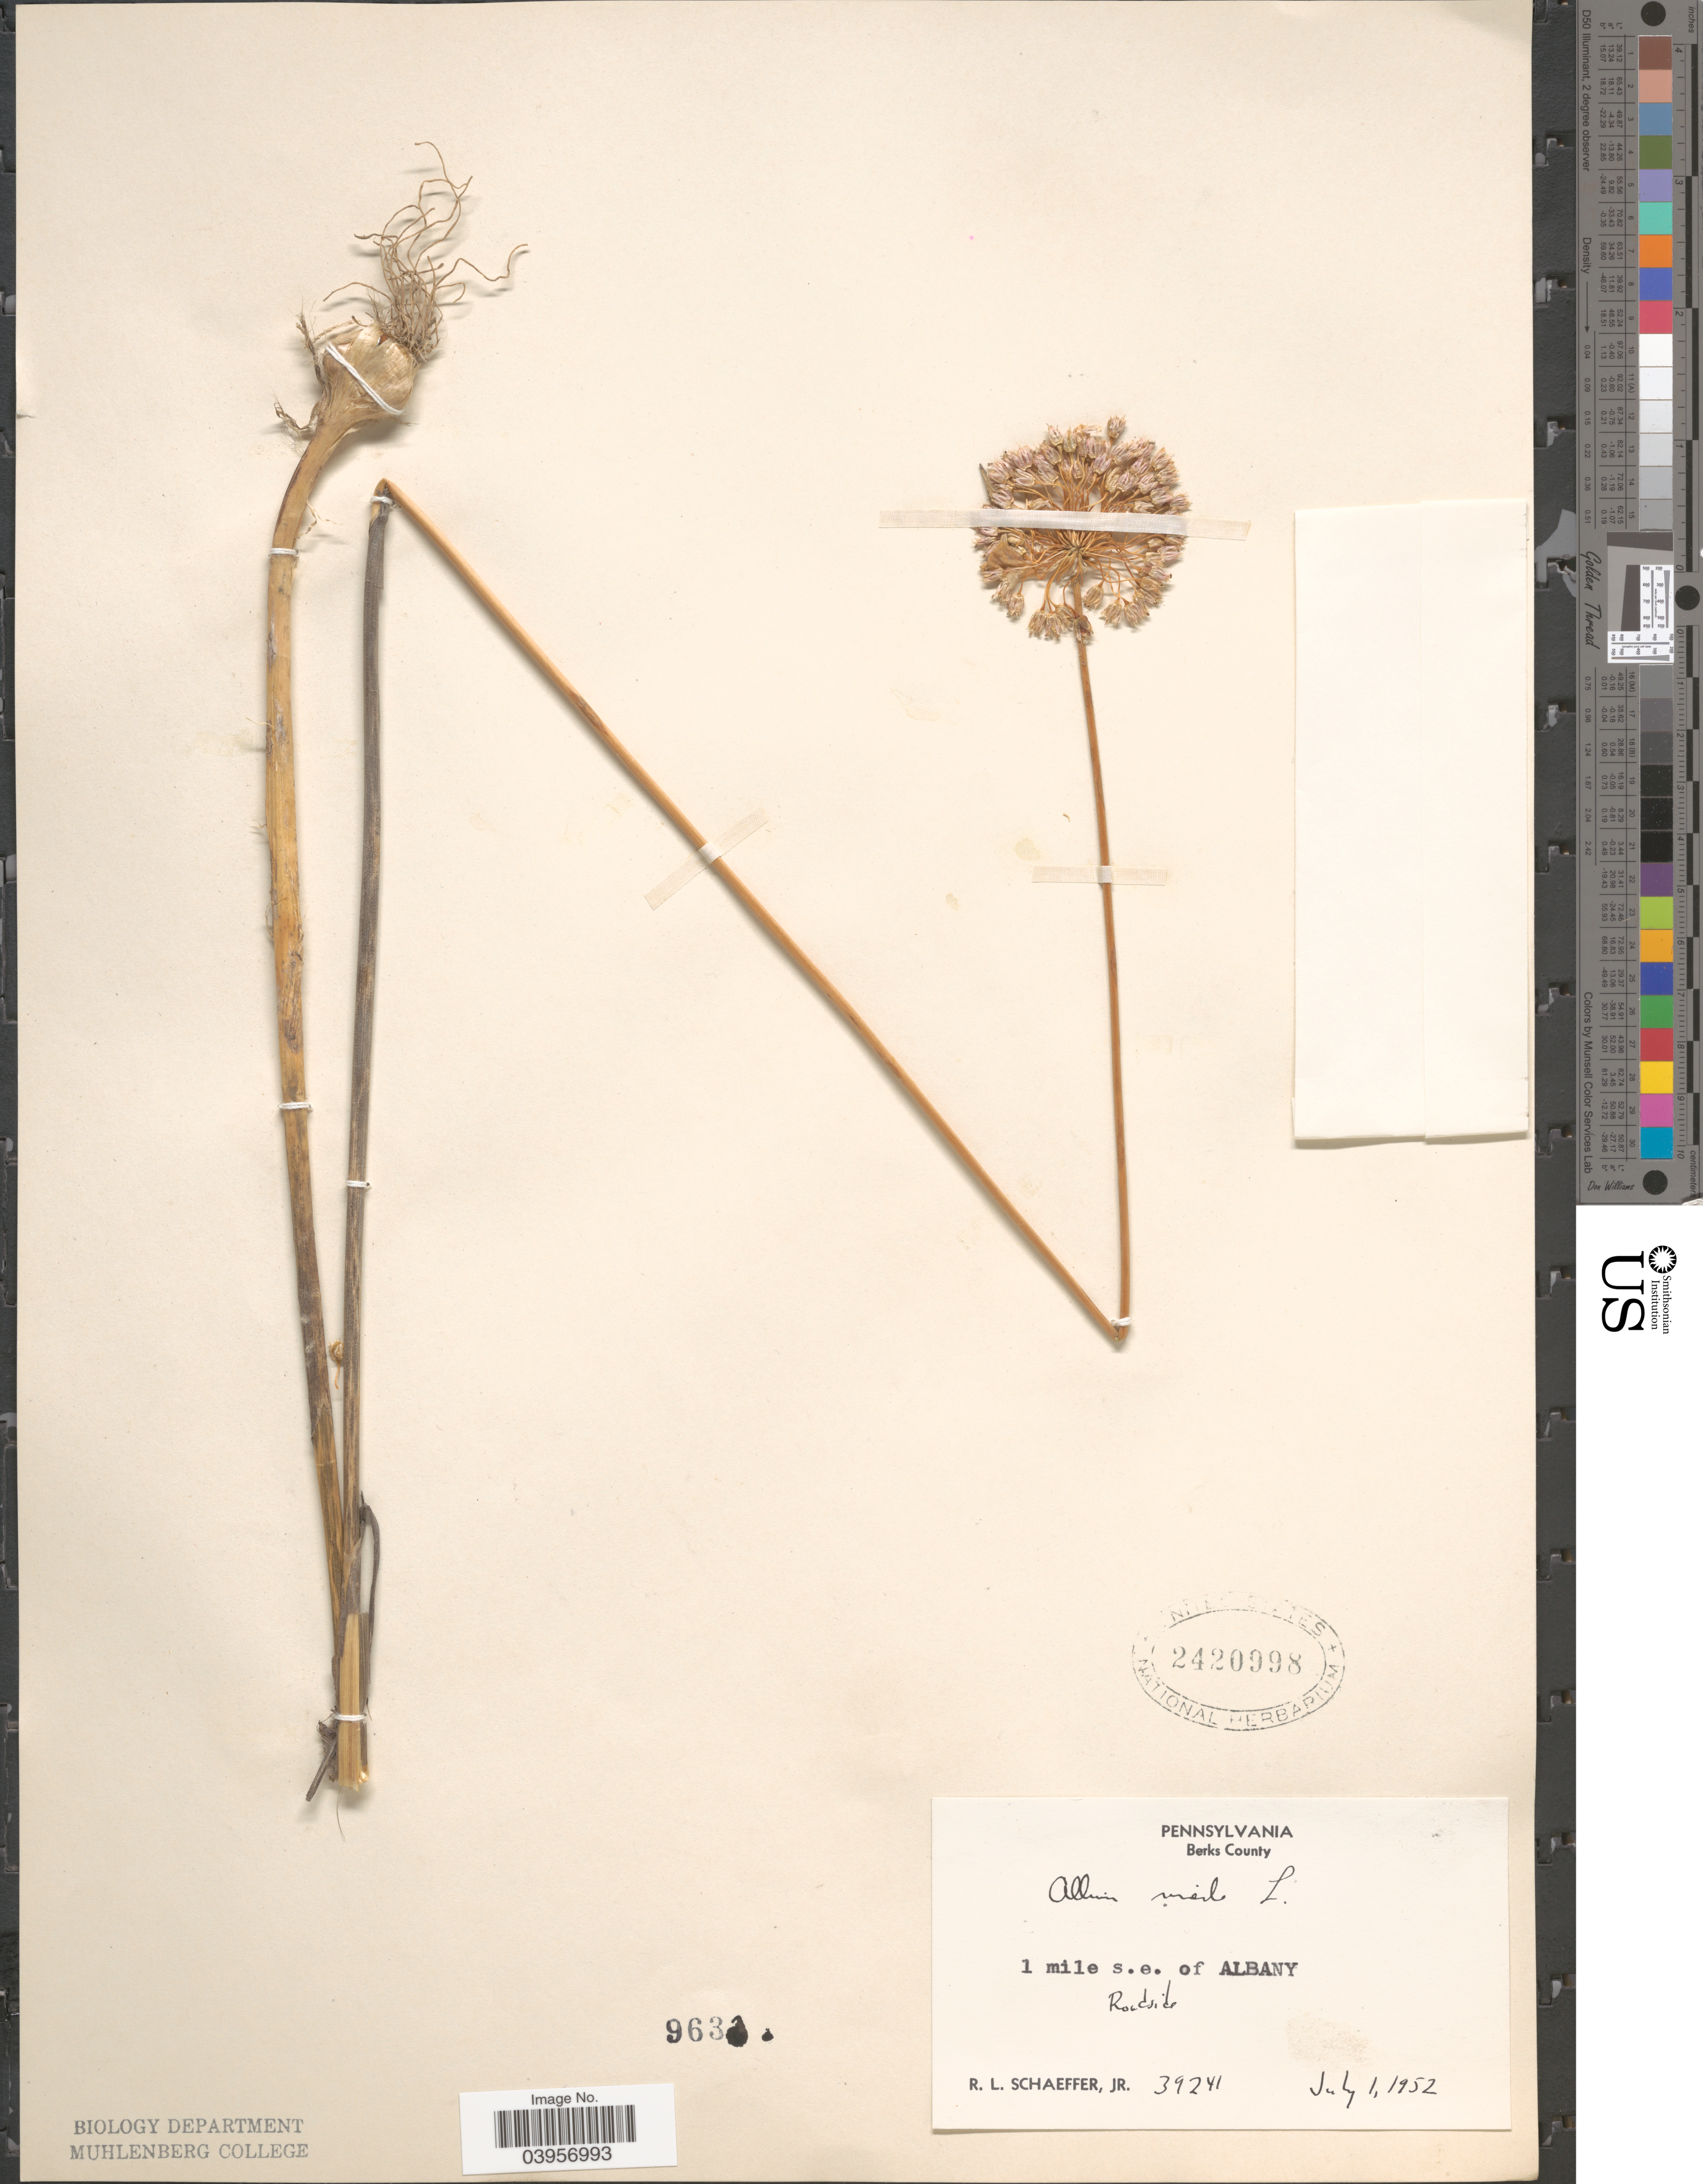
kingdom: Plantae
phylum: Tracheophyta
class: Liliopsida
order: Asparagales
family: Amaryllidaceae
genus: Allium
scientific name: Allium vineale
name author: L.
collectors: R. L. Schaeffer Jr.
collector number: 39241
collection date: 1952-07-01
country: United States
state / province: Pennsylvania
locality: Berks County. 1 mile s.e. of Albany.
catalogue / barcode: US 2420998